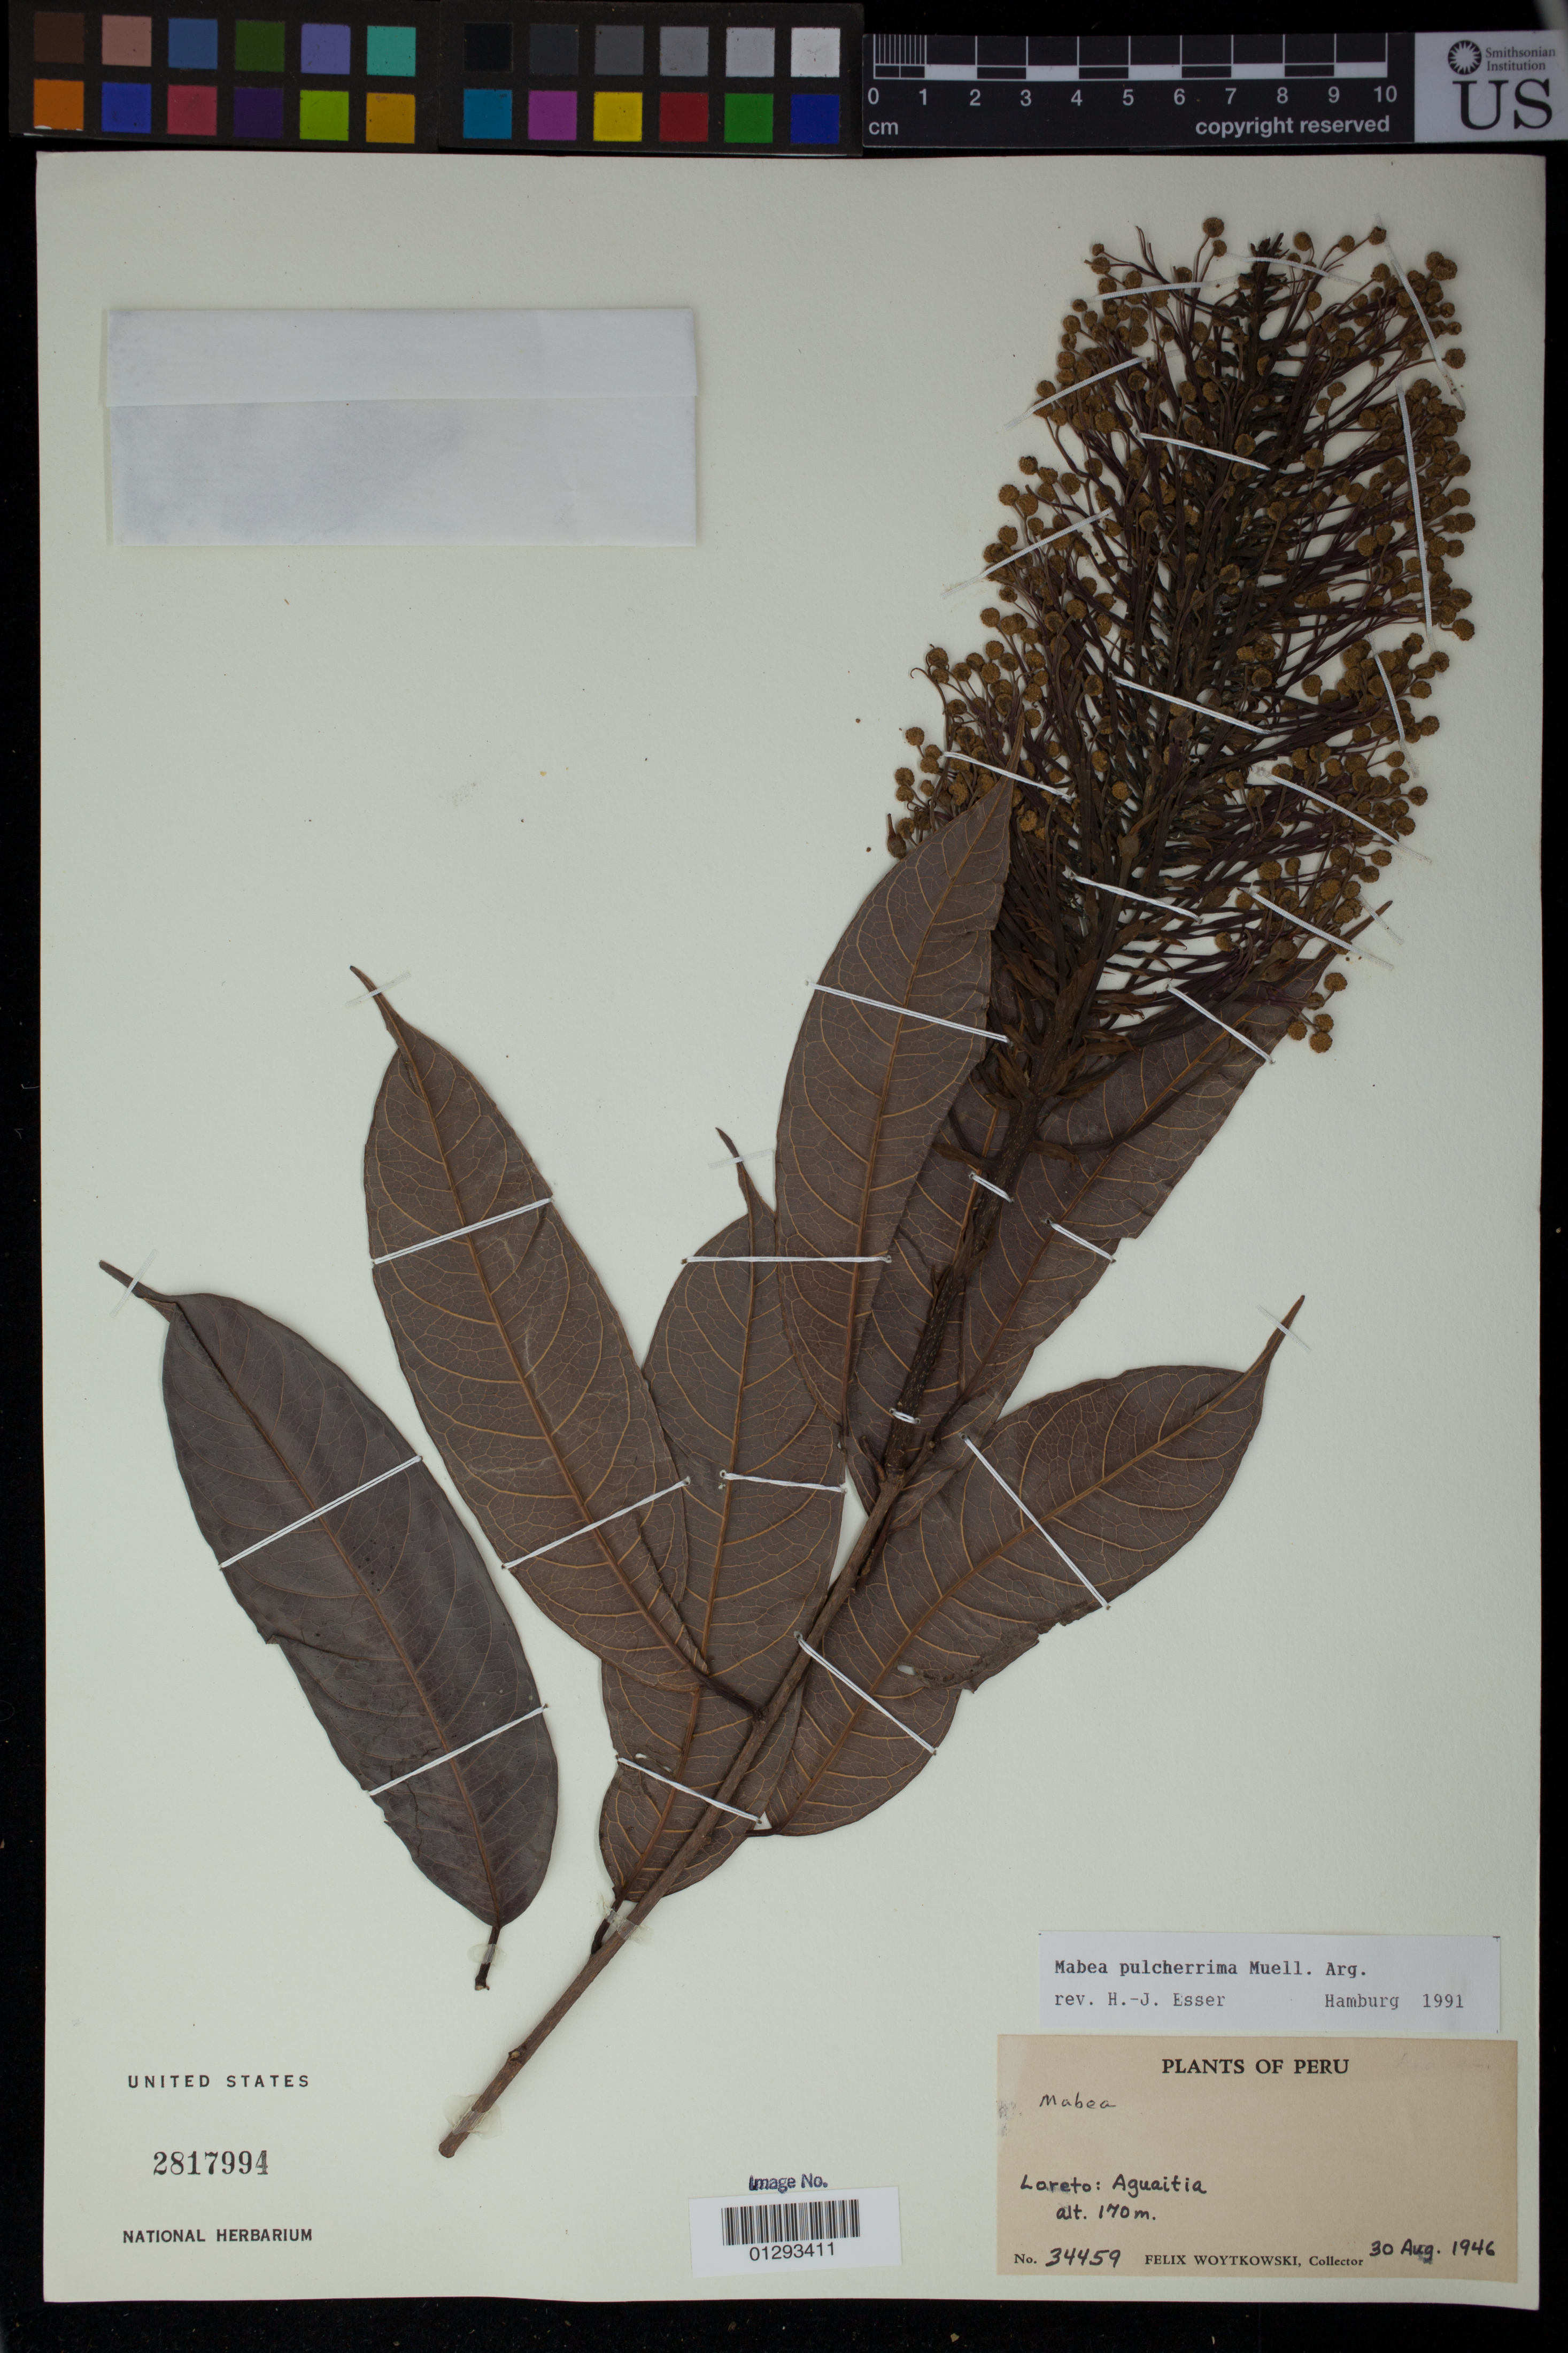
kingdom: Plantae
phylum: Tracheophyta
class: Magnoliopsida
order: Malpighiales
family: Euphorbiaceae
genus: Mabea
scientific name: Mabea pulcherrima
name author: Müll. Arg.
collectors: F. Woytkowski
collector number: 34459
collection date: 1946-08-30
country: Peru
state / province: Loreto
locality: Aguaitia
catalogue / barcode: US 2817994